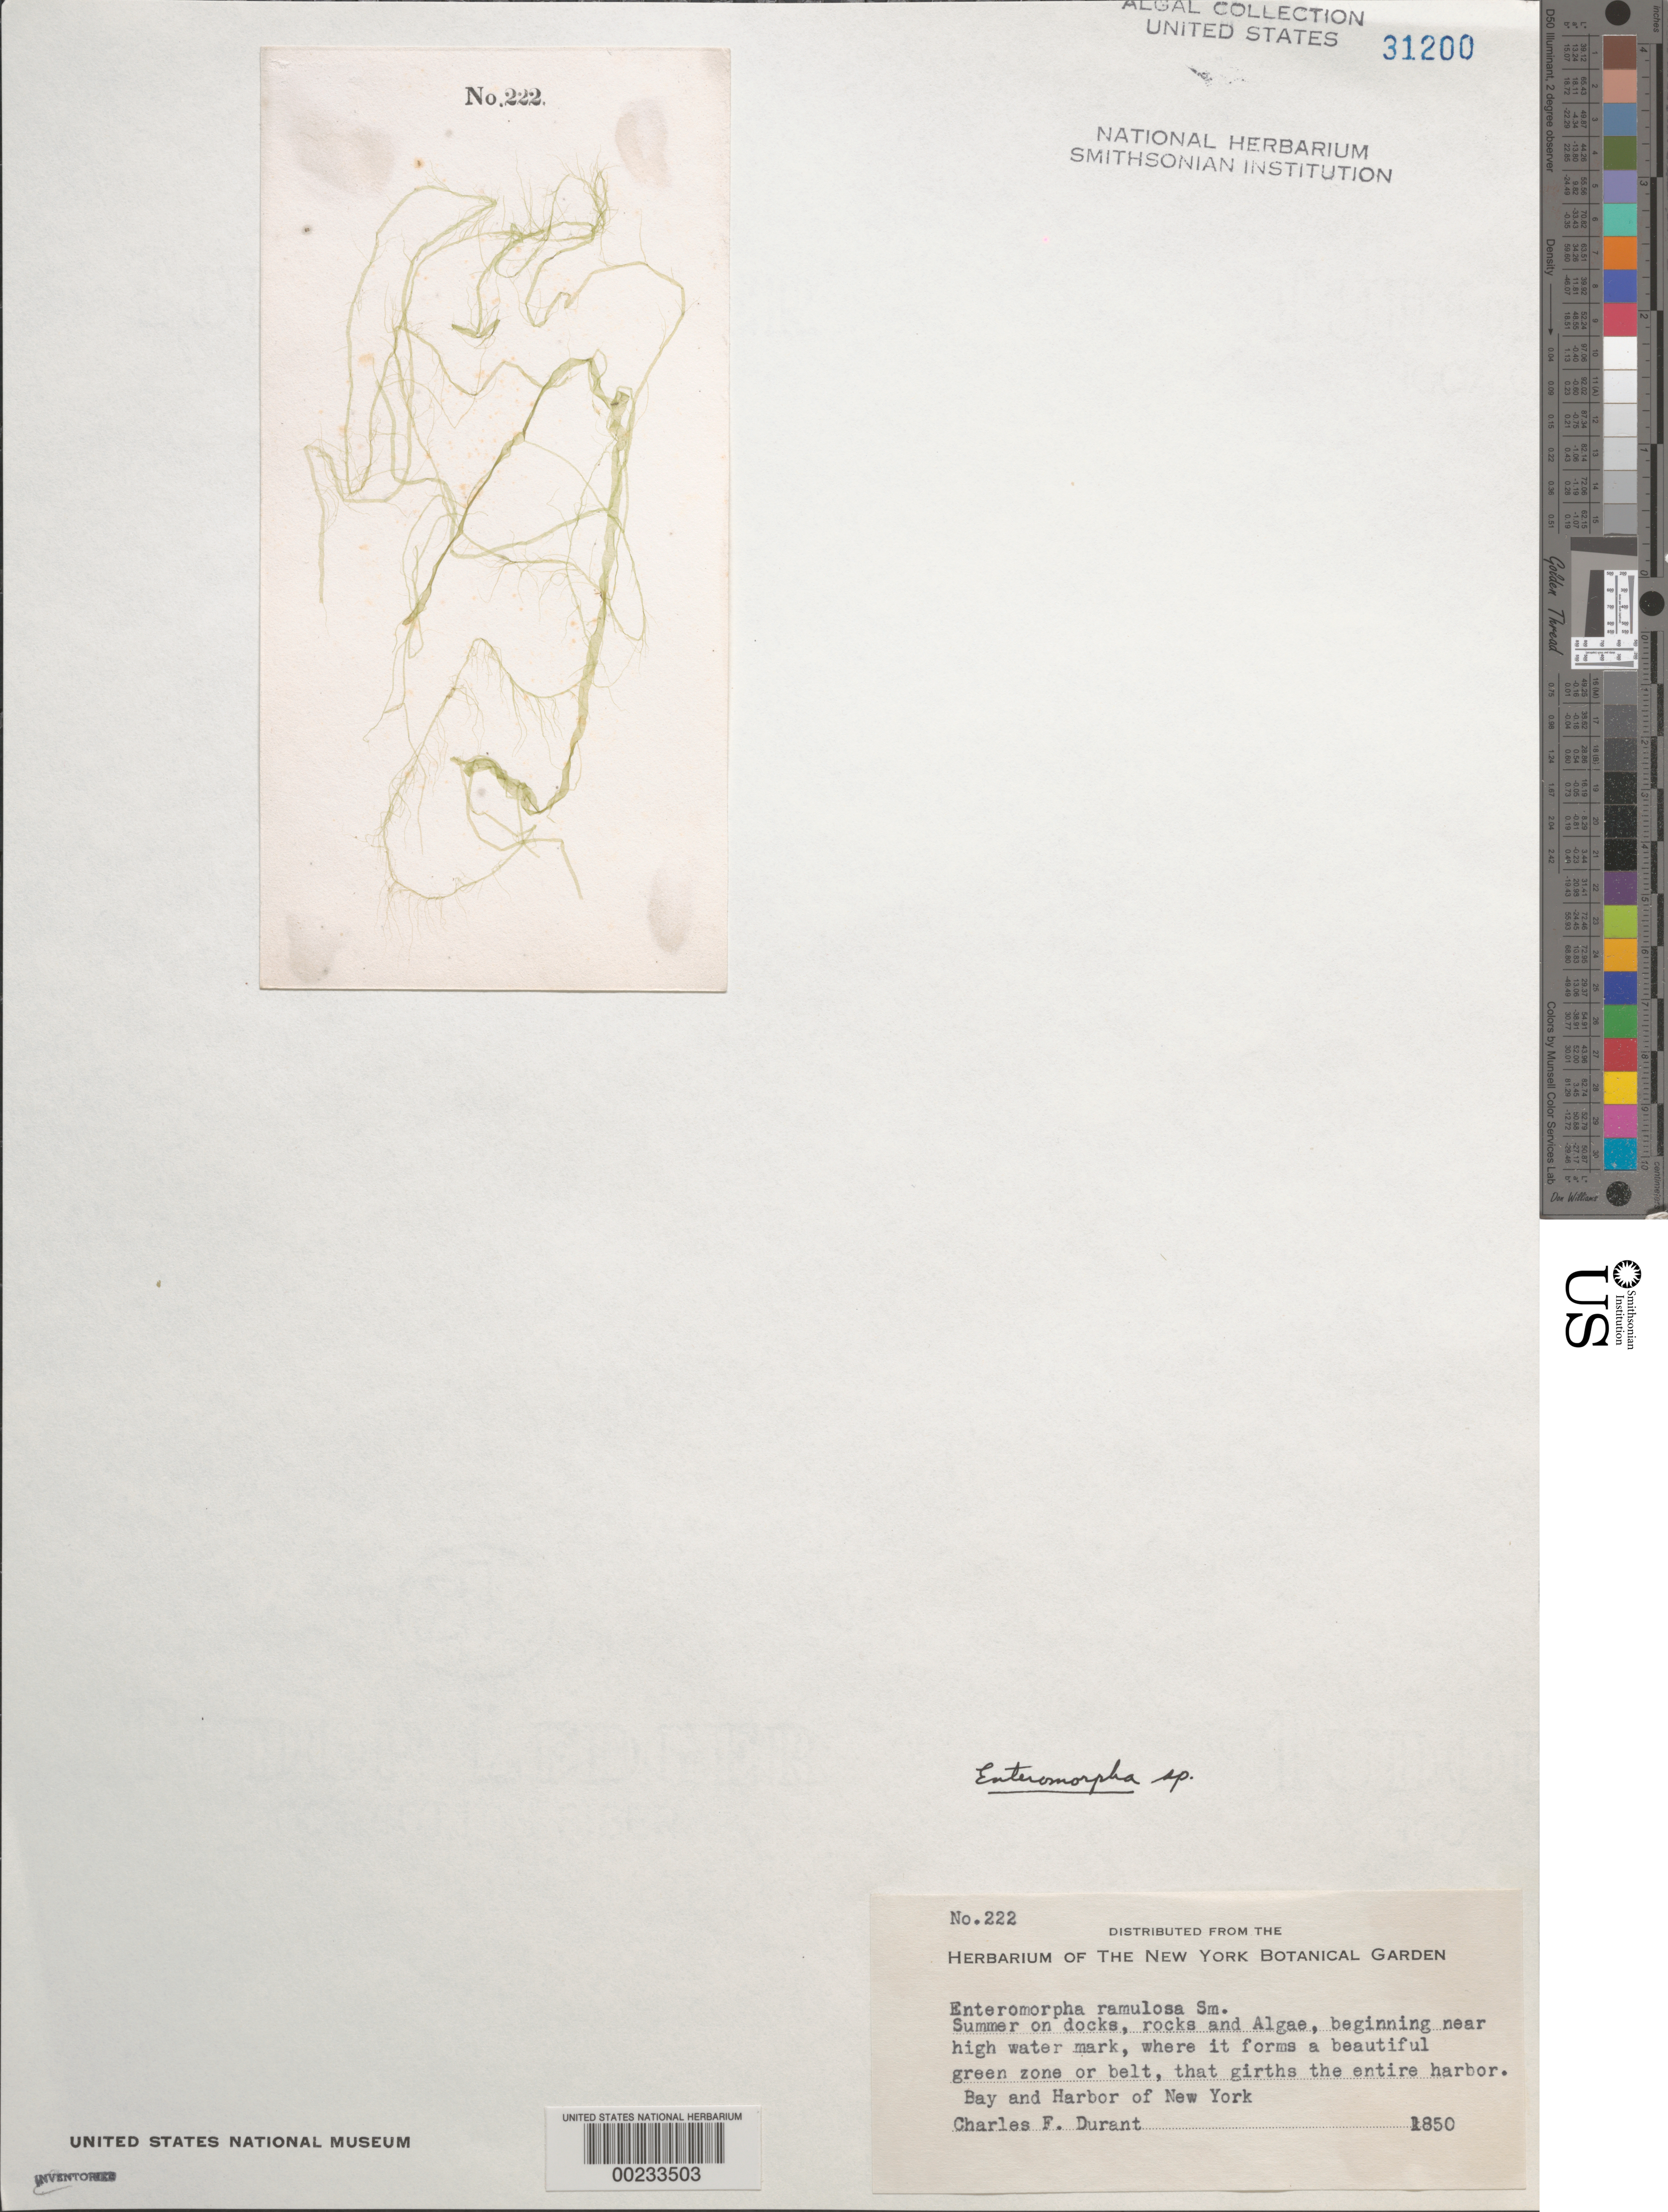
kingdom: Plantae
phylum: Chlorophyta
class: Ulvophyceae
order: Ulvales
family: Ulvaceae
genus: Ulva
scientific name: Ulva sp.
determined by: Algae name updating Project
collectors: C. Durant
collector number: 222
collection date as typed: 1850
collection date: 1850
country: United States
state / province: New York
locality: New York Bay and New York Harbor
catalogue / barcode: US 31200